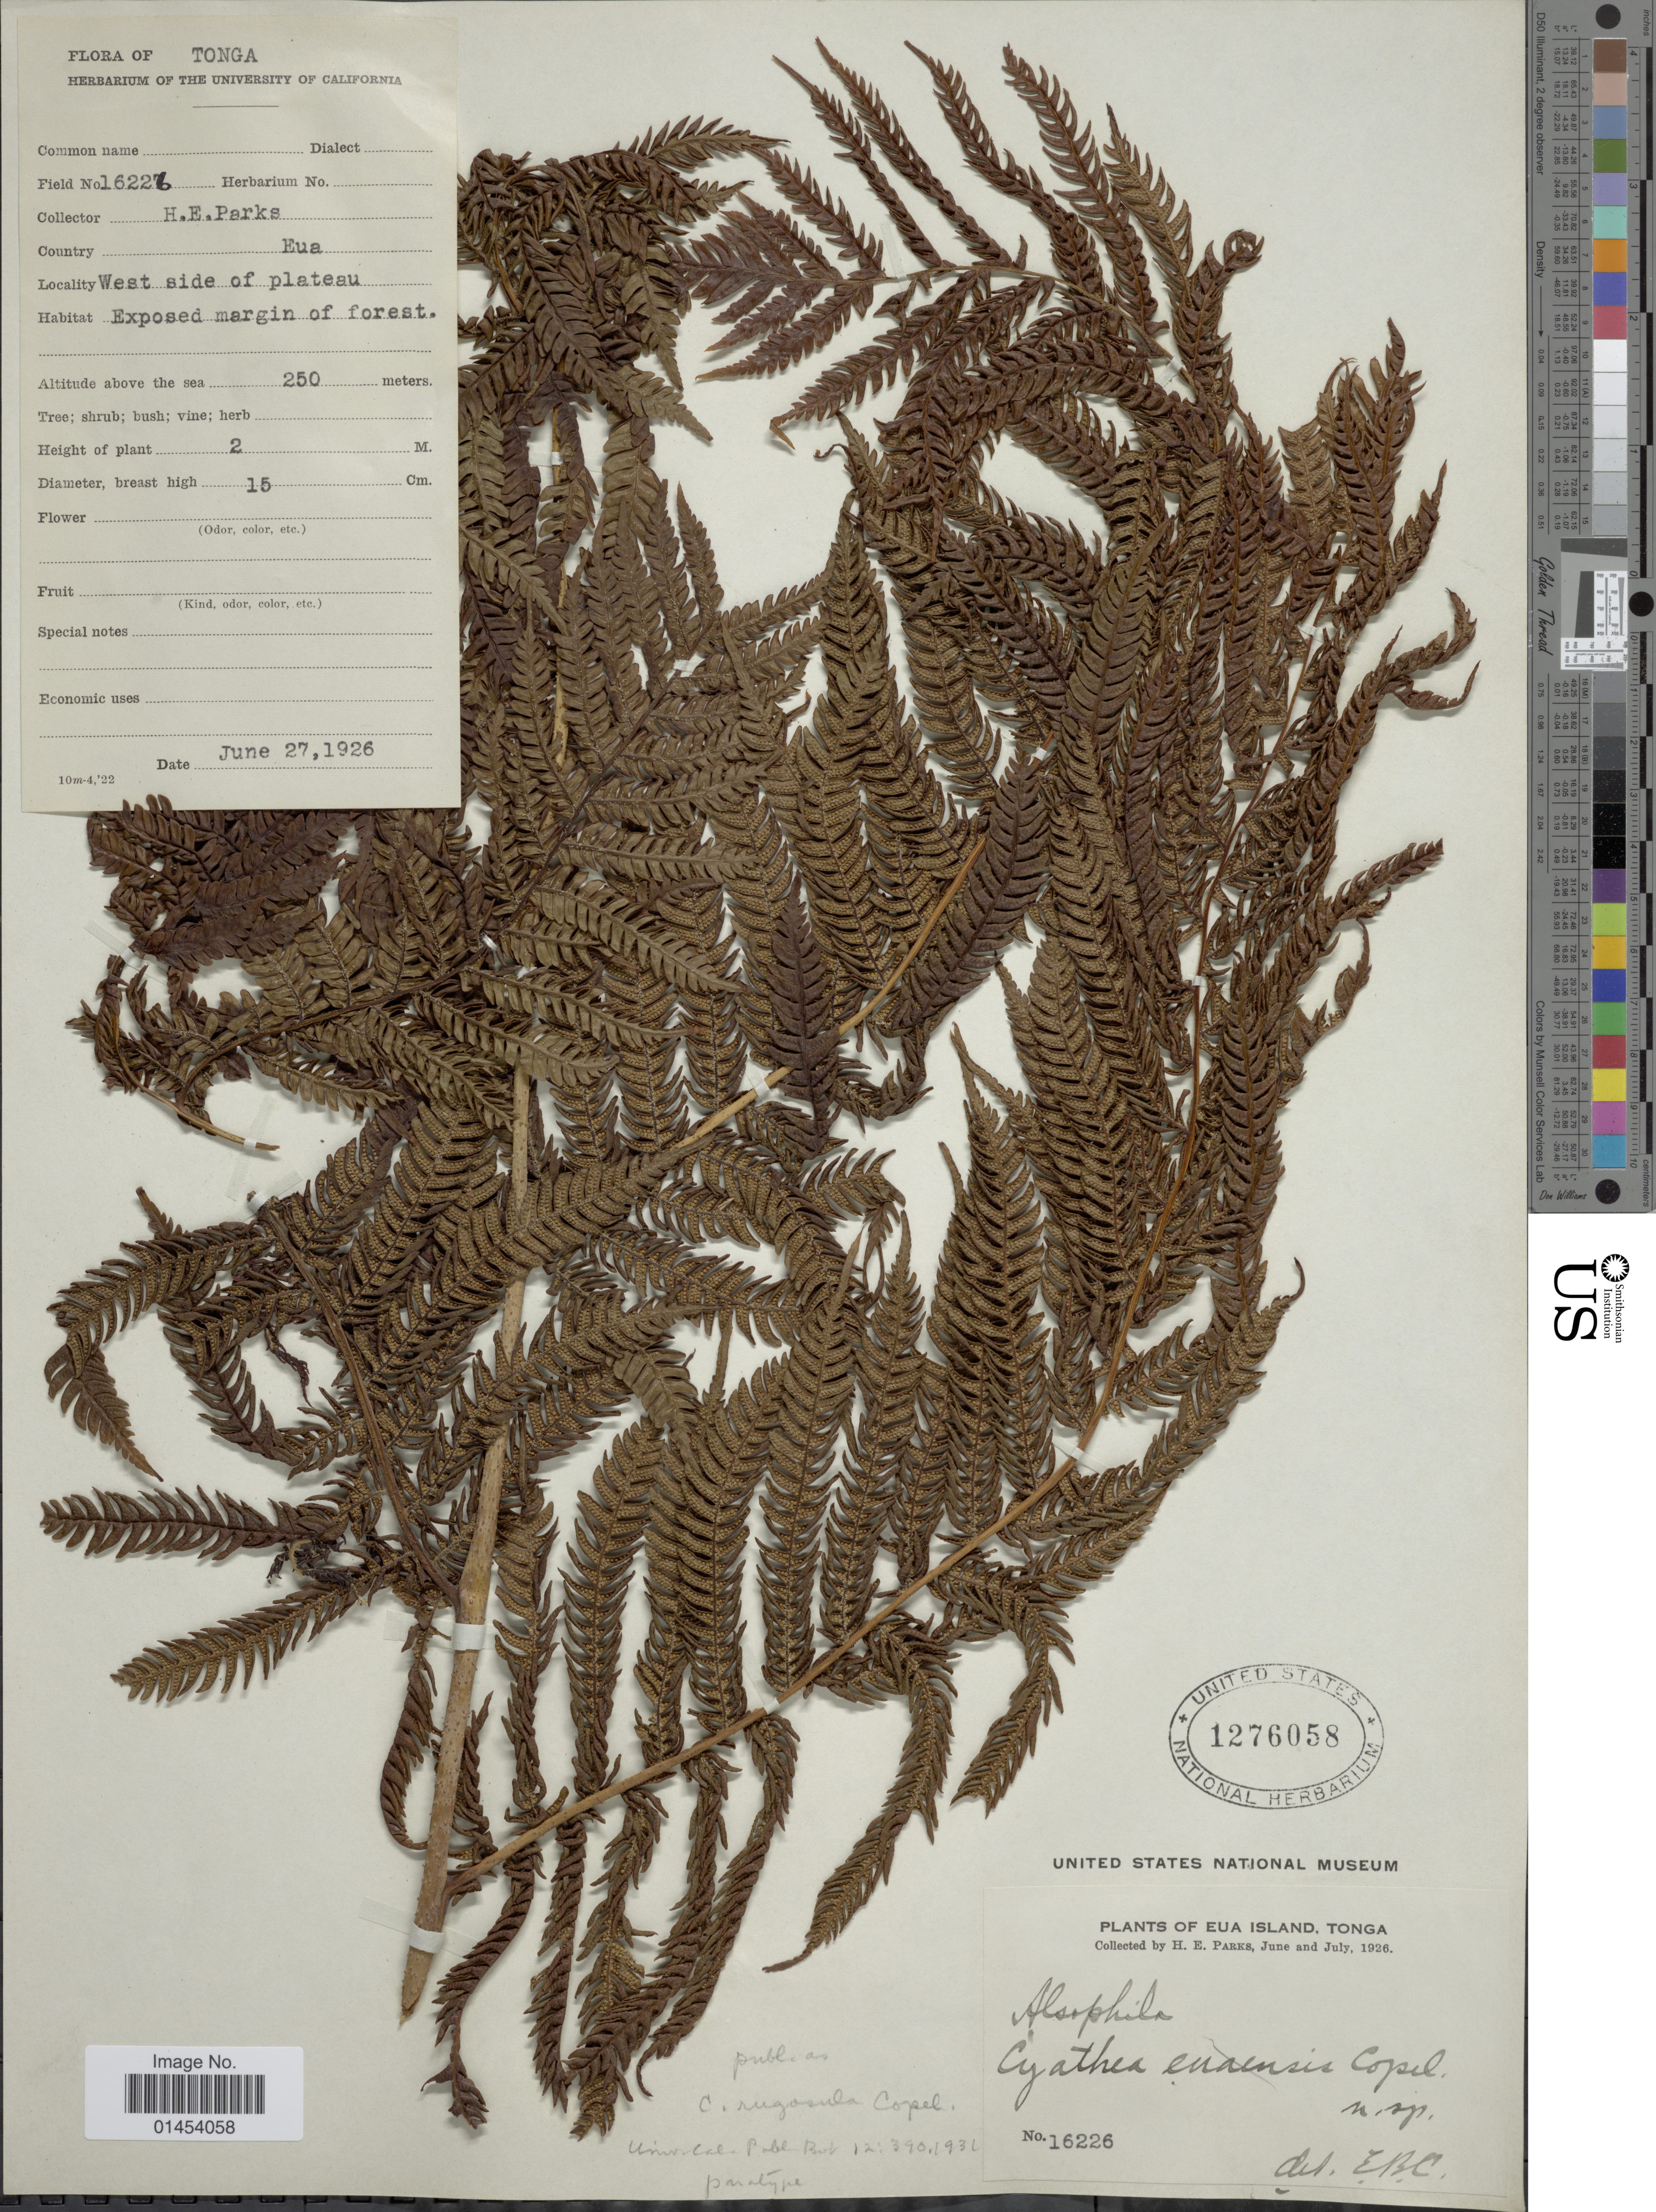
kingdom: Plantae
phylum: Tracheophyta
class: Polypodiopsida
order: Cyatheales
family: Cyatheaceae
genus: Cyathea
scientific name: Cyathea lunulata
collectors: H. E. Parks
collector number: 16226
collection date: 1926-06-27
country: Tonga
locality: Country: Eua. West side of plateau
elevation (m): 250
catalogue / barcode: US 1276058